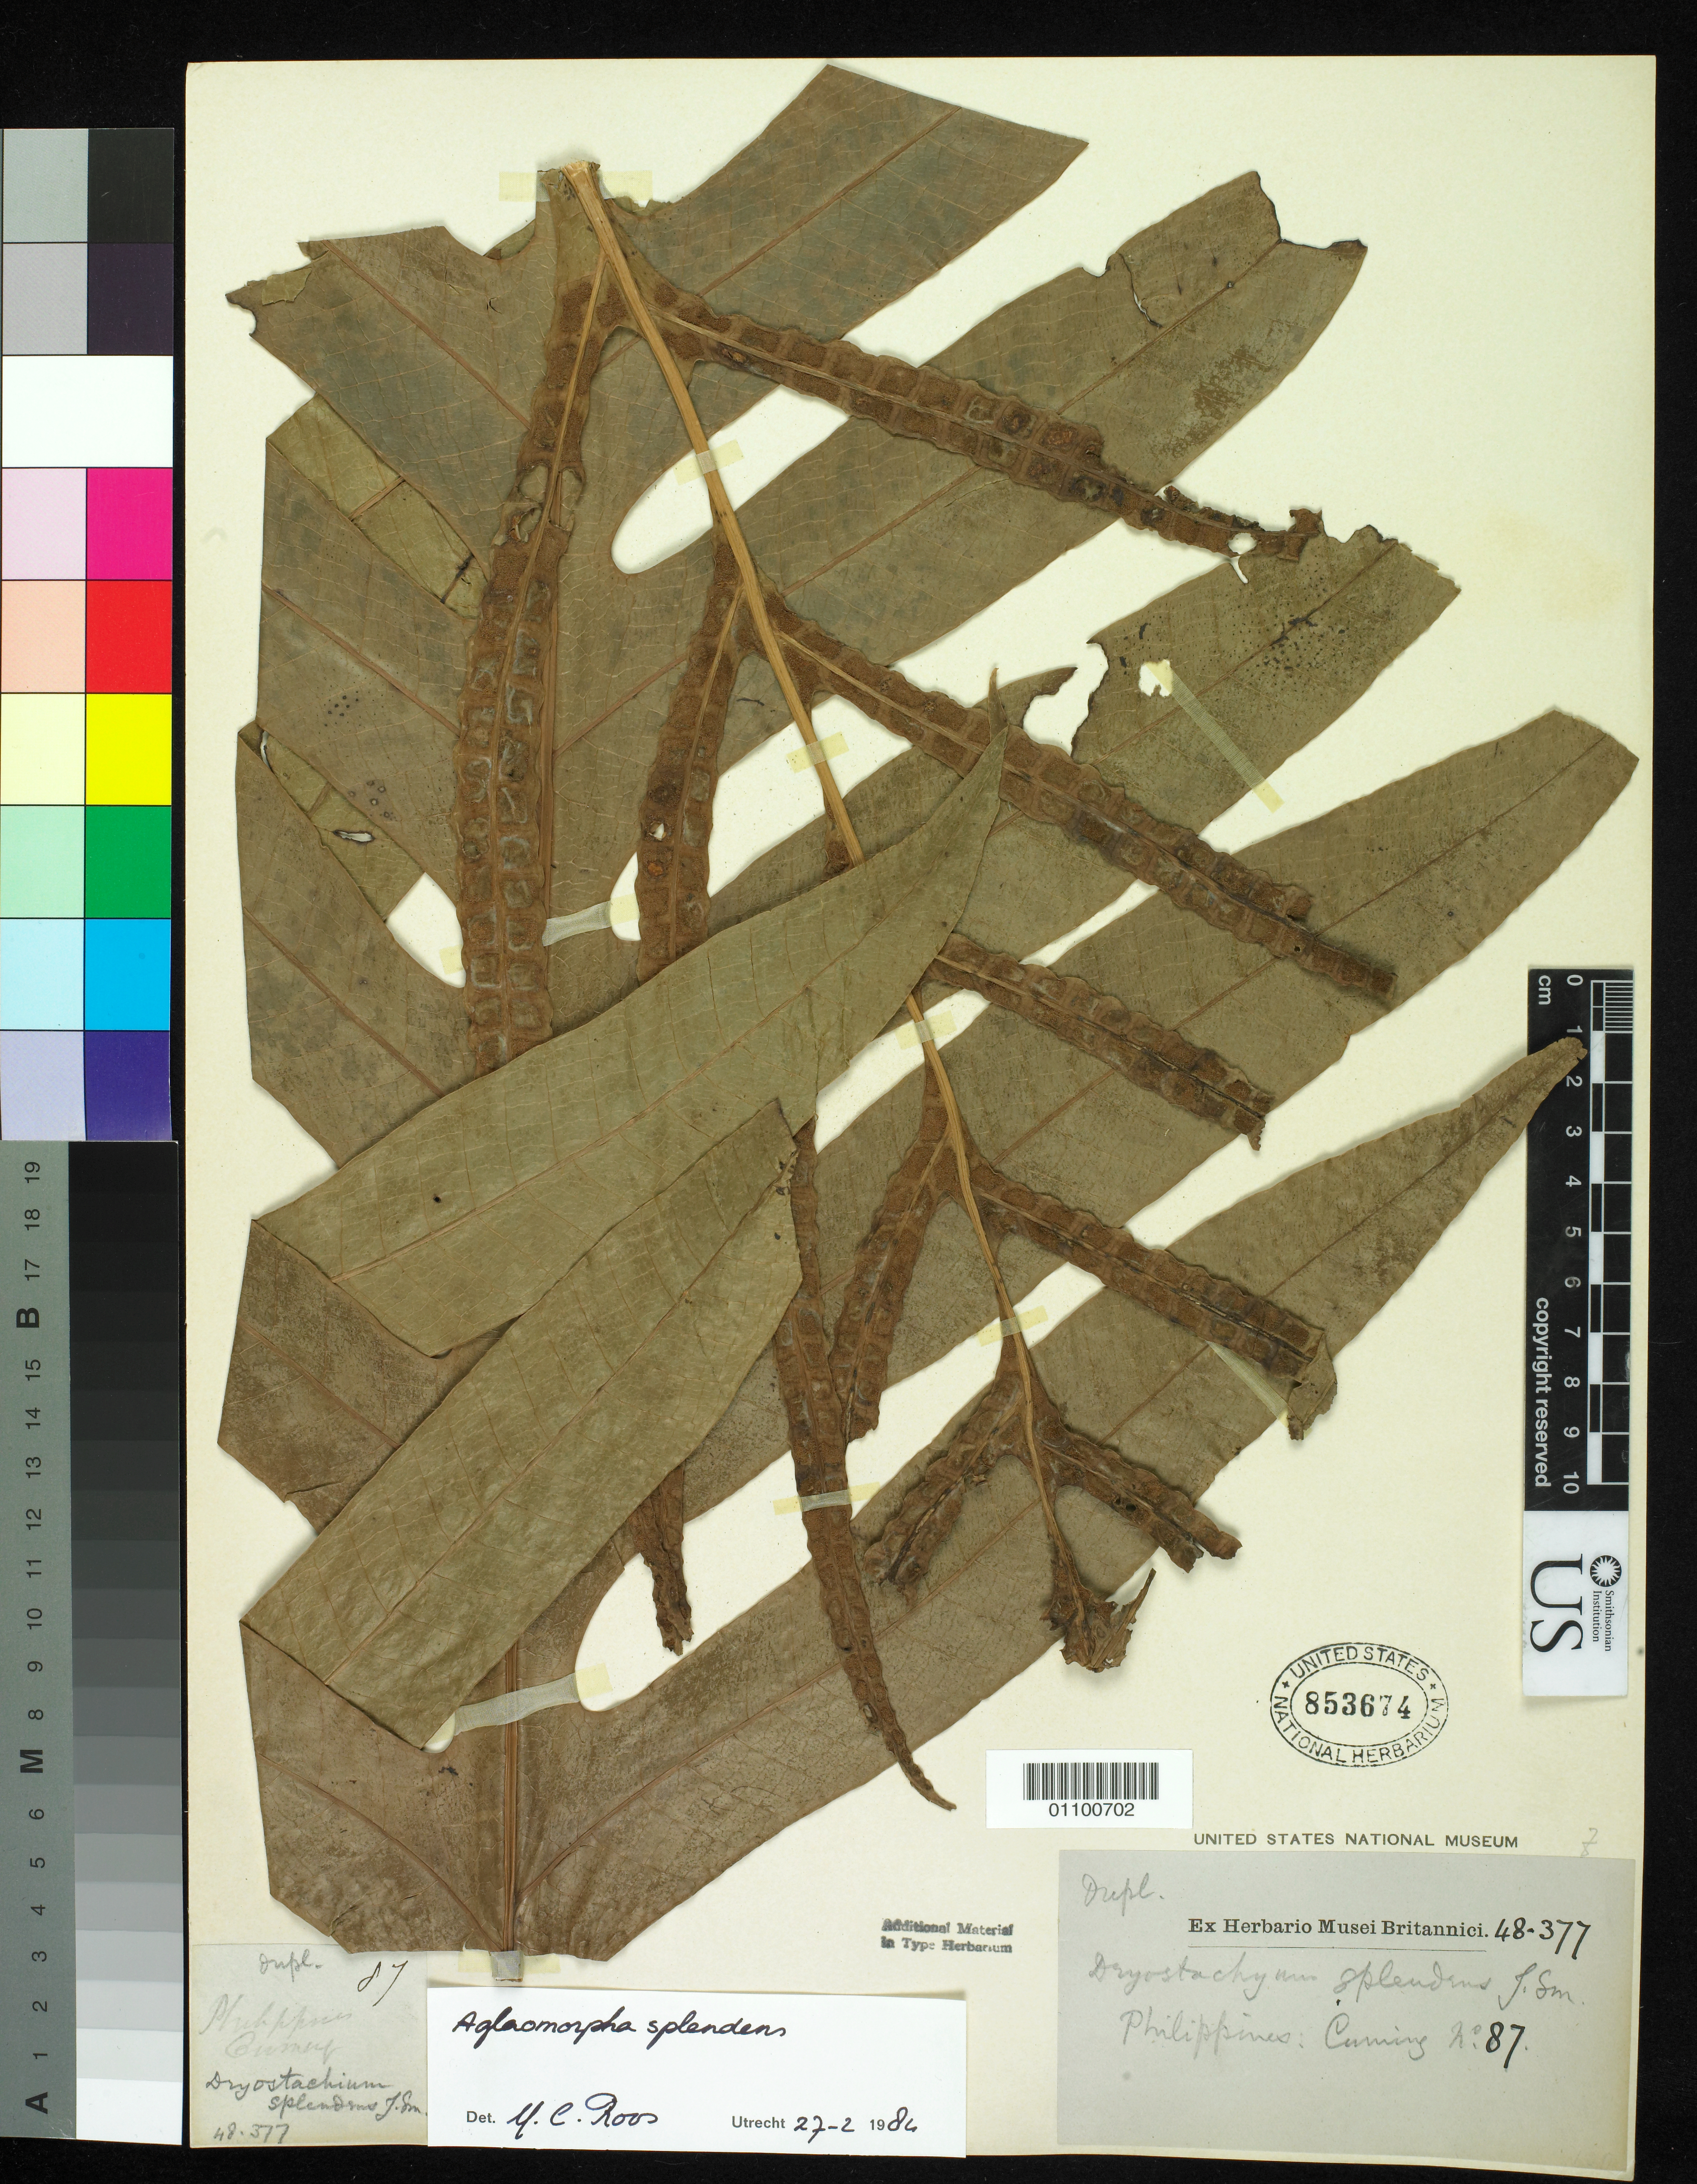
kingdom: Plantae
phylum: Tracheophyta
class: Polypodiopsida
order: Polypodiales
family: Polypodiaceae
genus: Dryostachyum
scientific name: Dryostachyum splendens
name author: J. Sm. ex Hook.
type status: Type Collection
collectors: H. Cuming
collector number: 87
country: Philippines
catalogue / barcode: US 853674